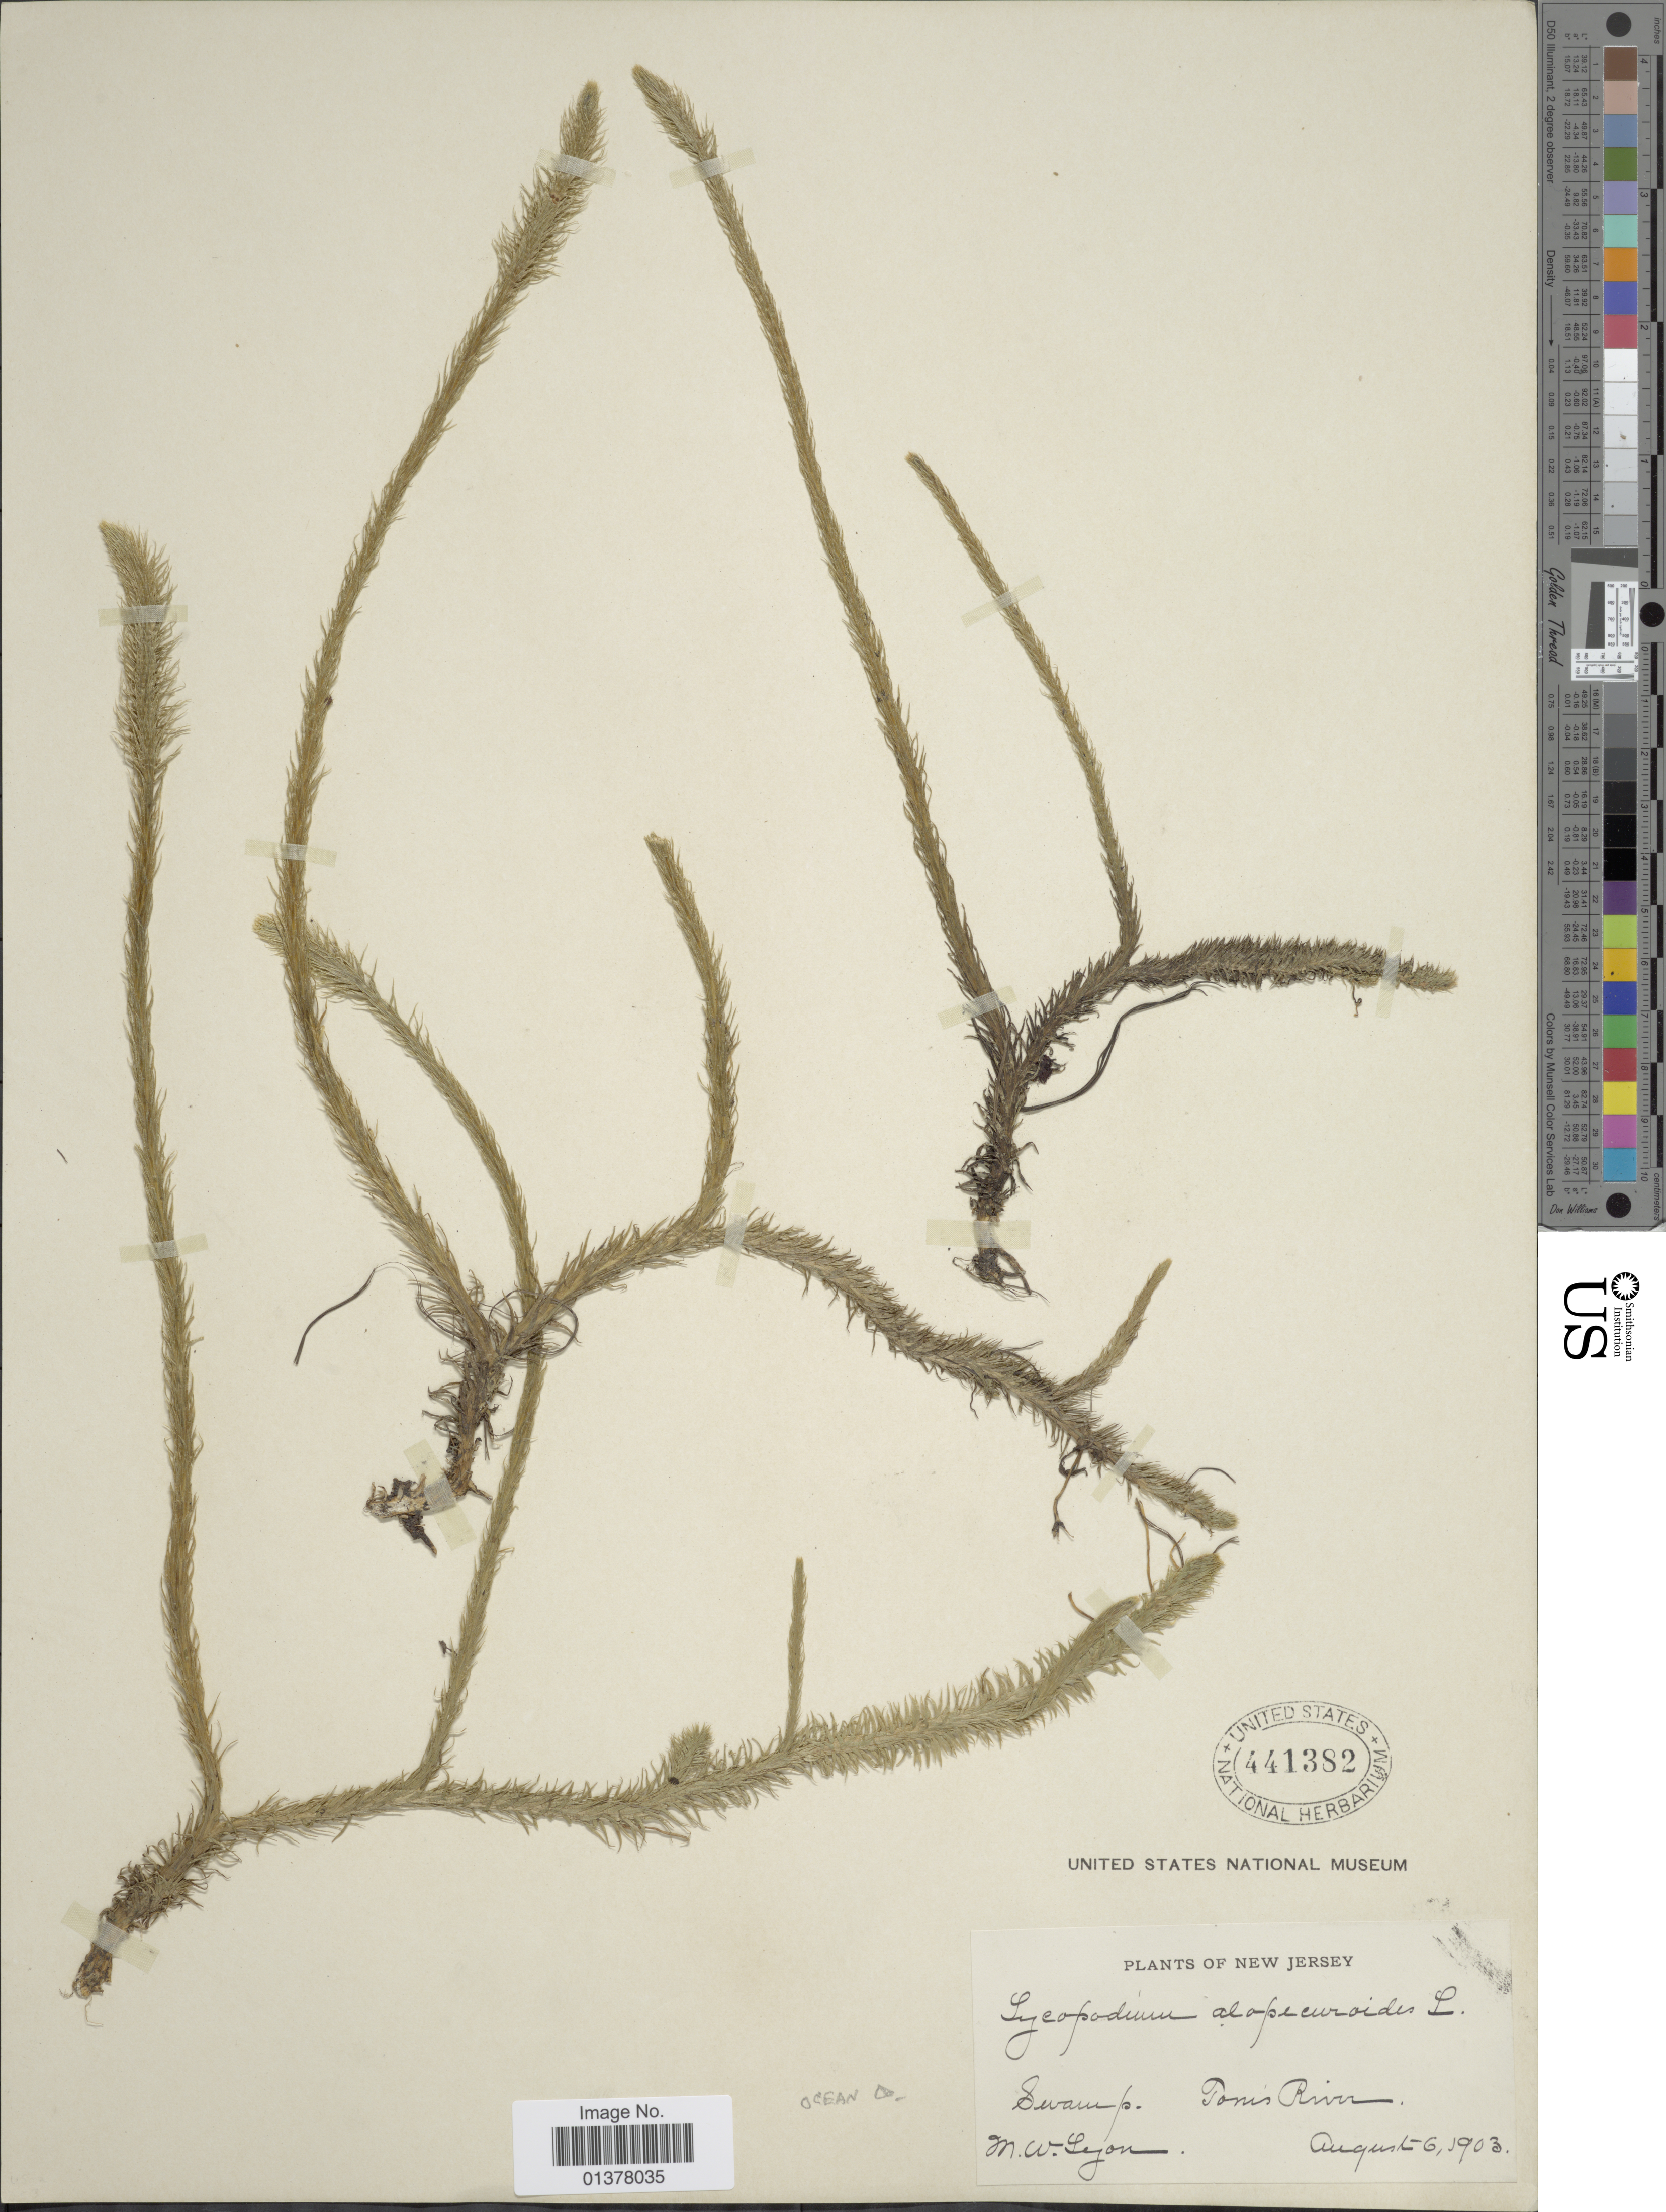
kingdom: Plantae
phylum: Tracheophyta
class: Lycopodiopsida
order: Lycopodiales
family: Lycopodiaceae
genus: Lycopodiella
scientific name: Lycopodiella alopecuroides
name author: (L.) Cranfill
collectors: M. W. Lyon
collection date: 1903-08-06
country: United States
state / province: New Jersey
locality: Swamp, Toms River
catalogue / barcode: US 441382